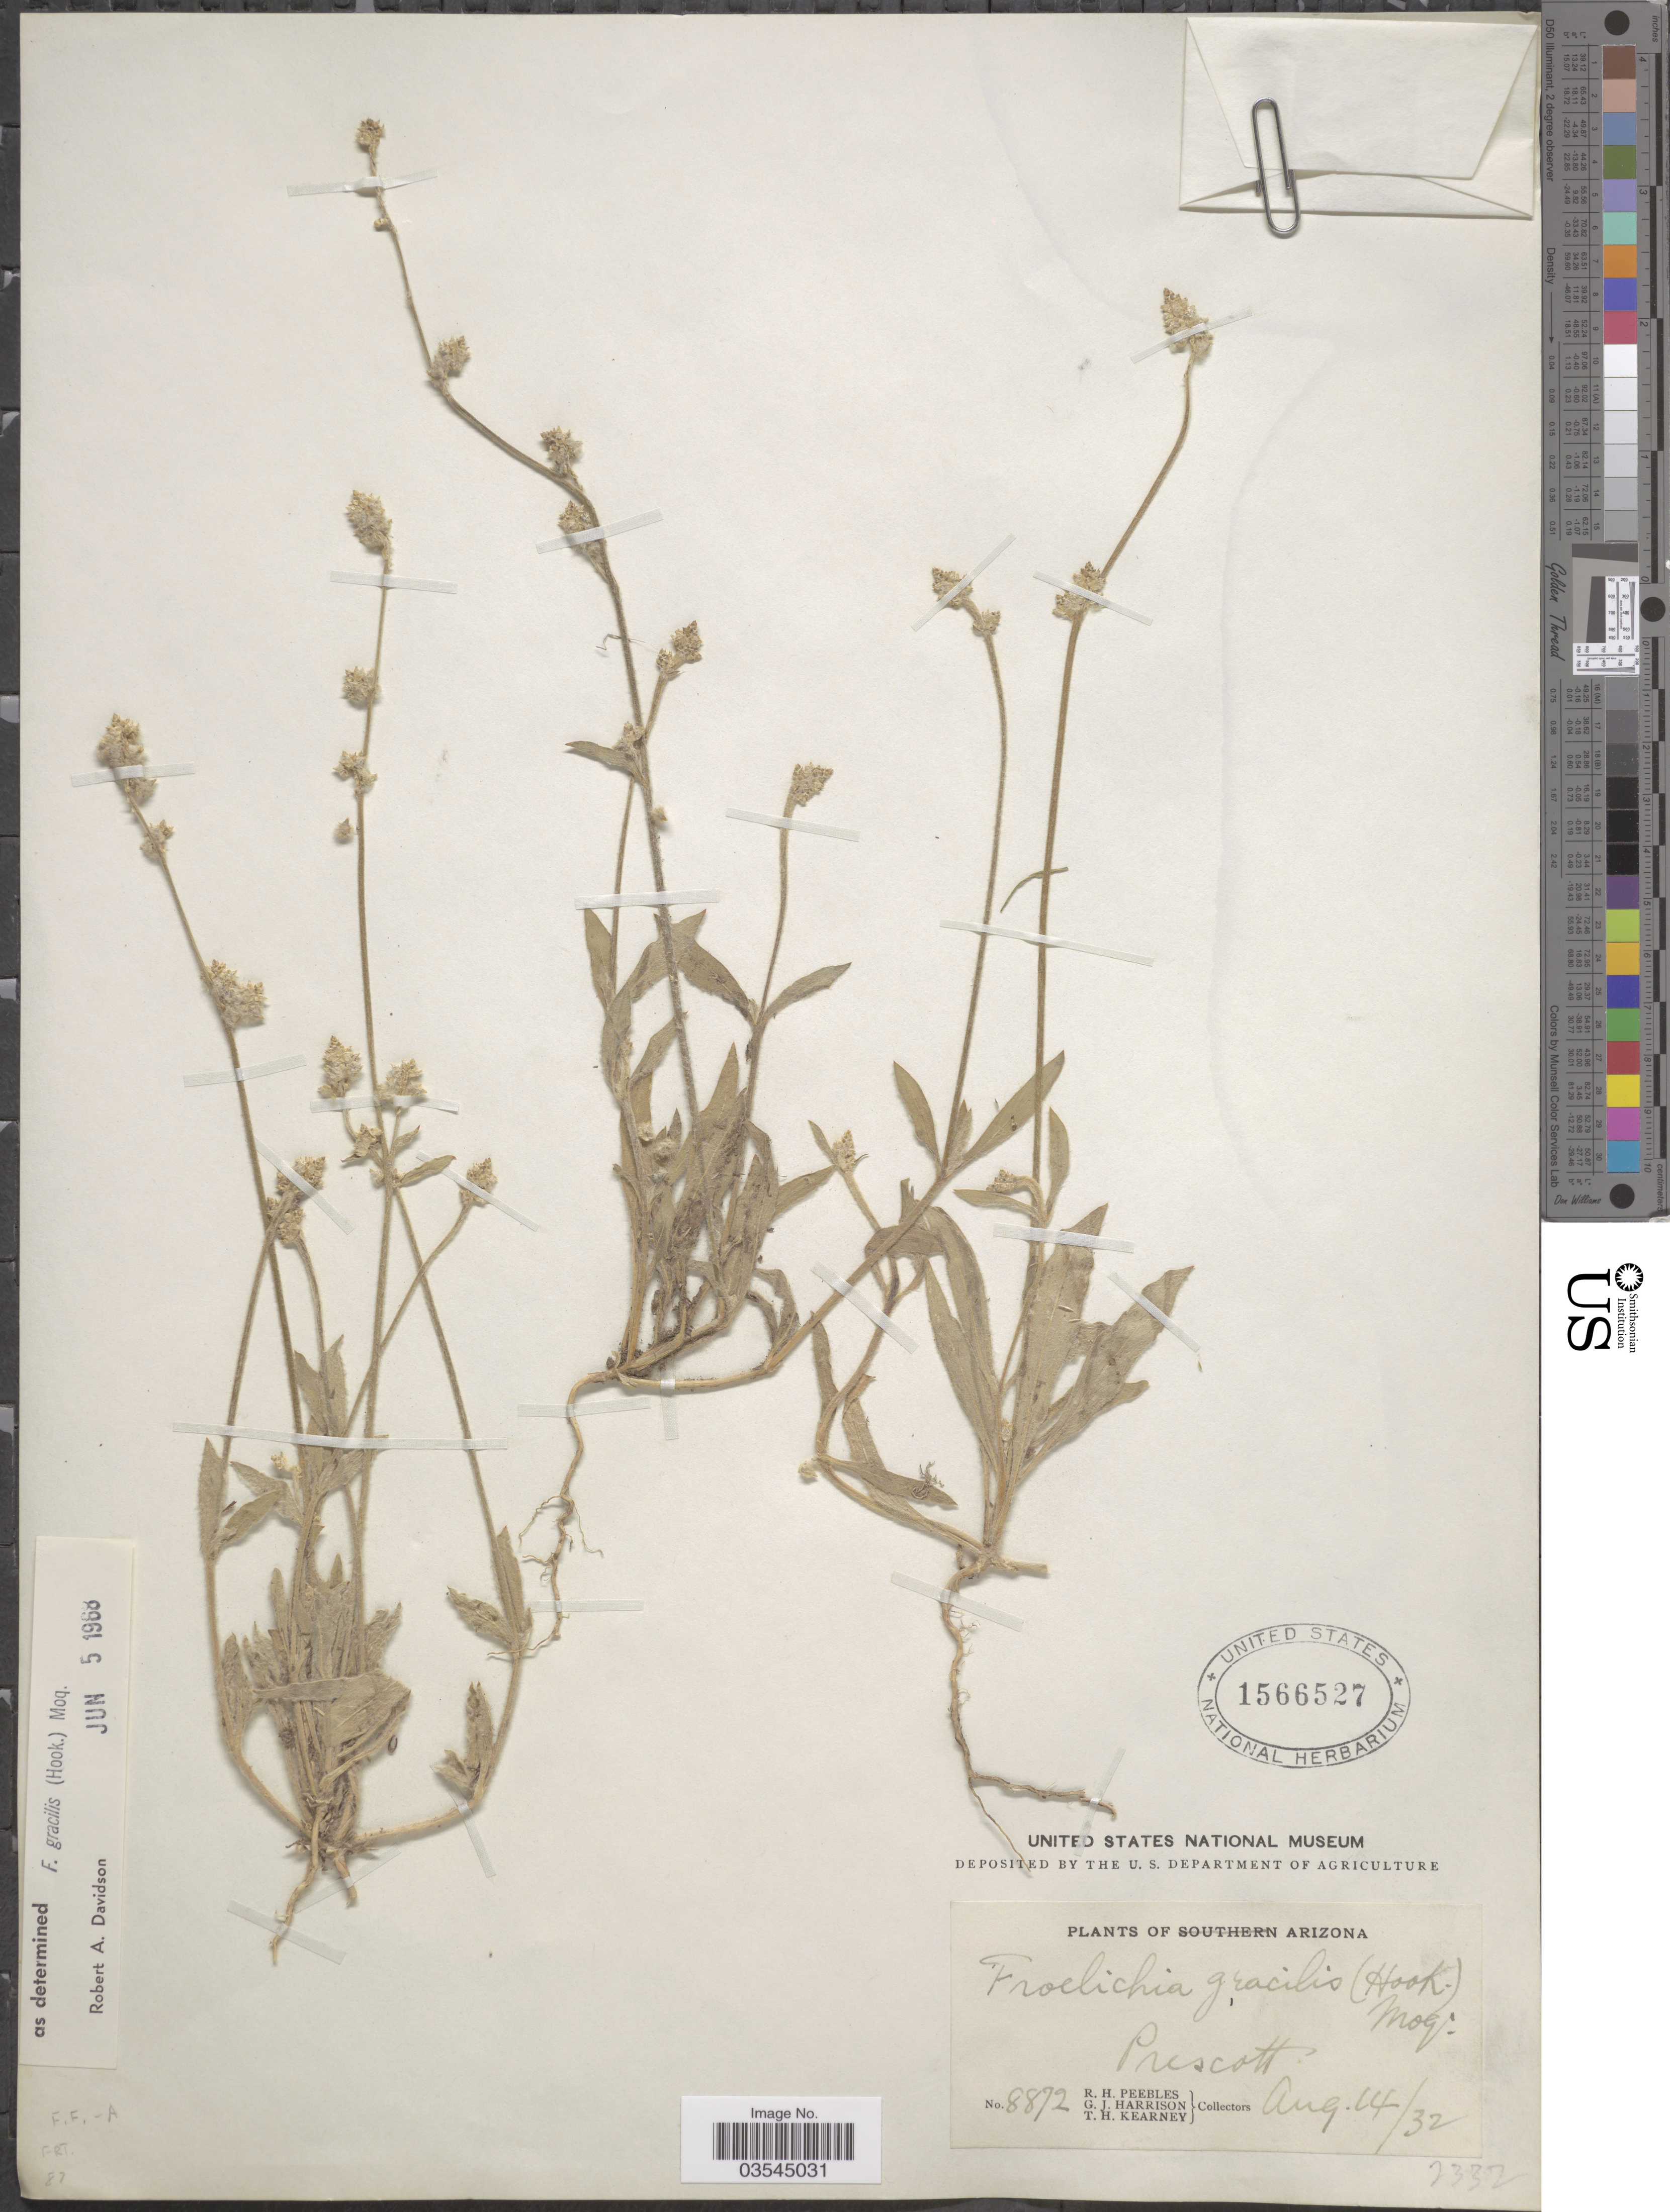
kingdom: Plantae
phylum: Tracheophyta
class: Magnoliopsida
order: Caryophyllales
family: Amaranthaceae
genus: Froelichia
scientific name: Froelichia gracilis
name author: (Hook.) Moq.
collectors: R. H. Peebles, G. J. Harrison & T. H. Kearney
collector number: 8872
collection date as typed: Transcribed d/m/y: 14/8/32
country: United States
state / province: Arizona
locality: Prescott.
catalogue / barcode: US 1566527